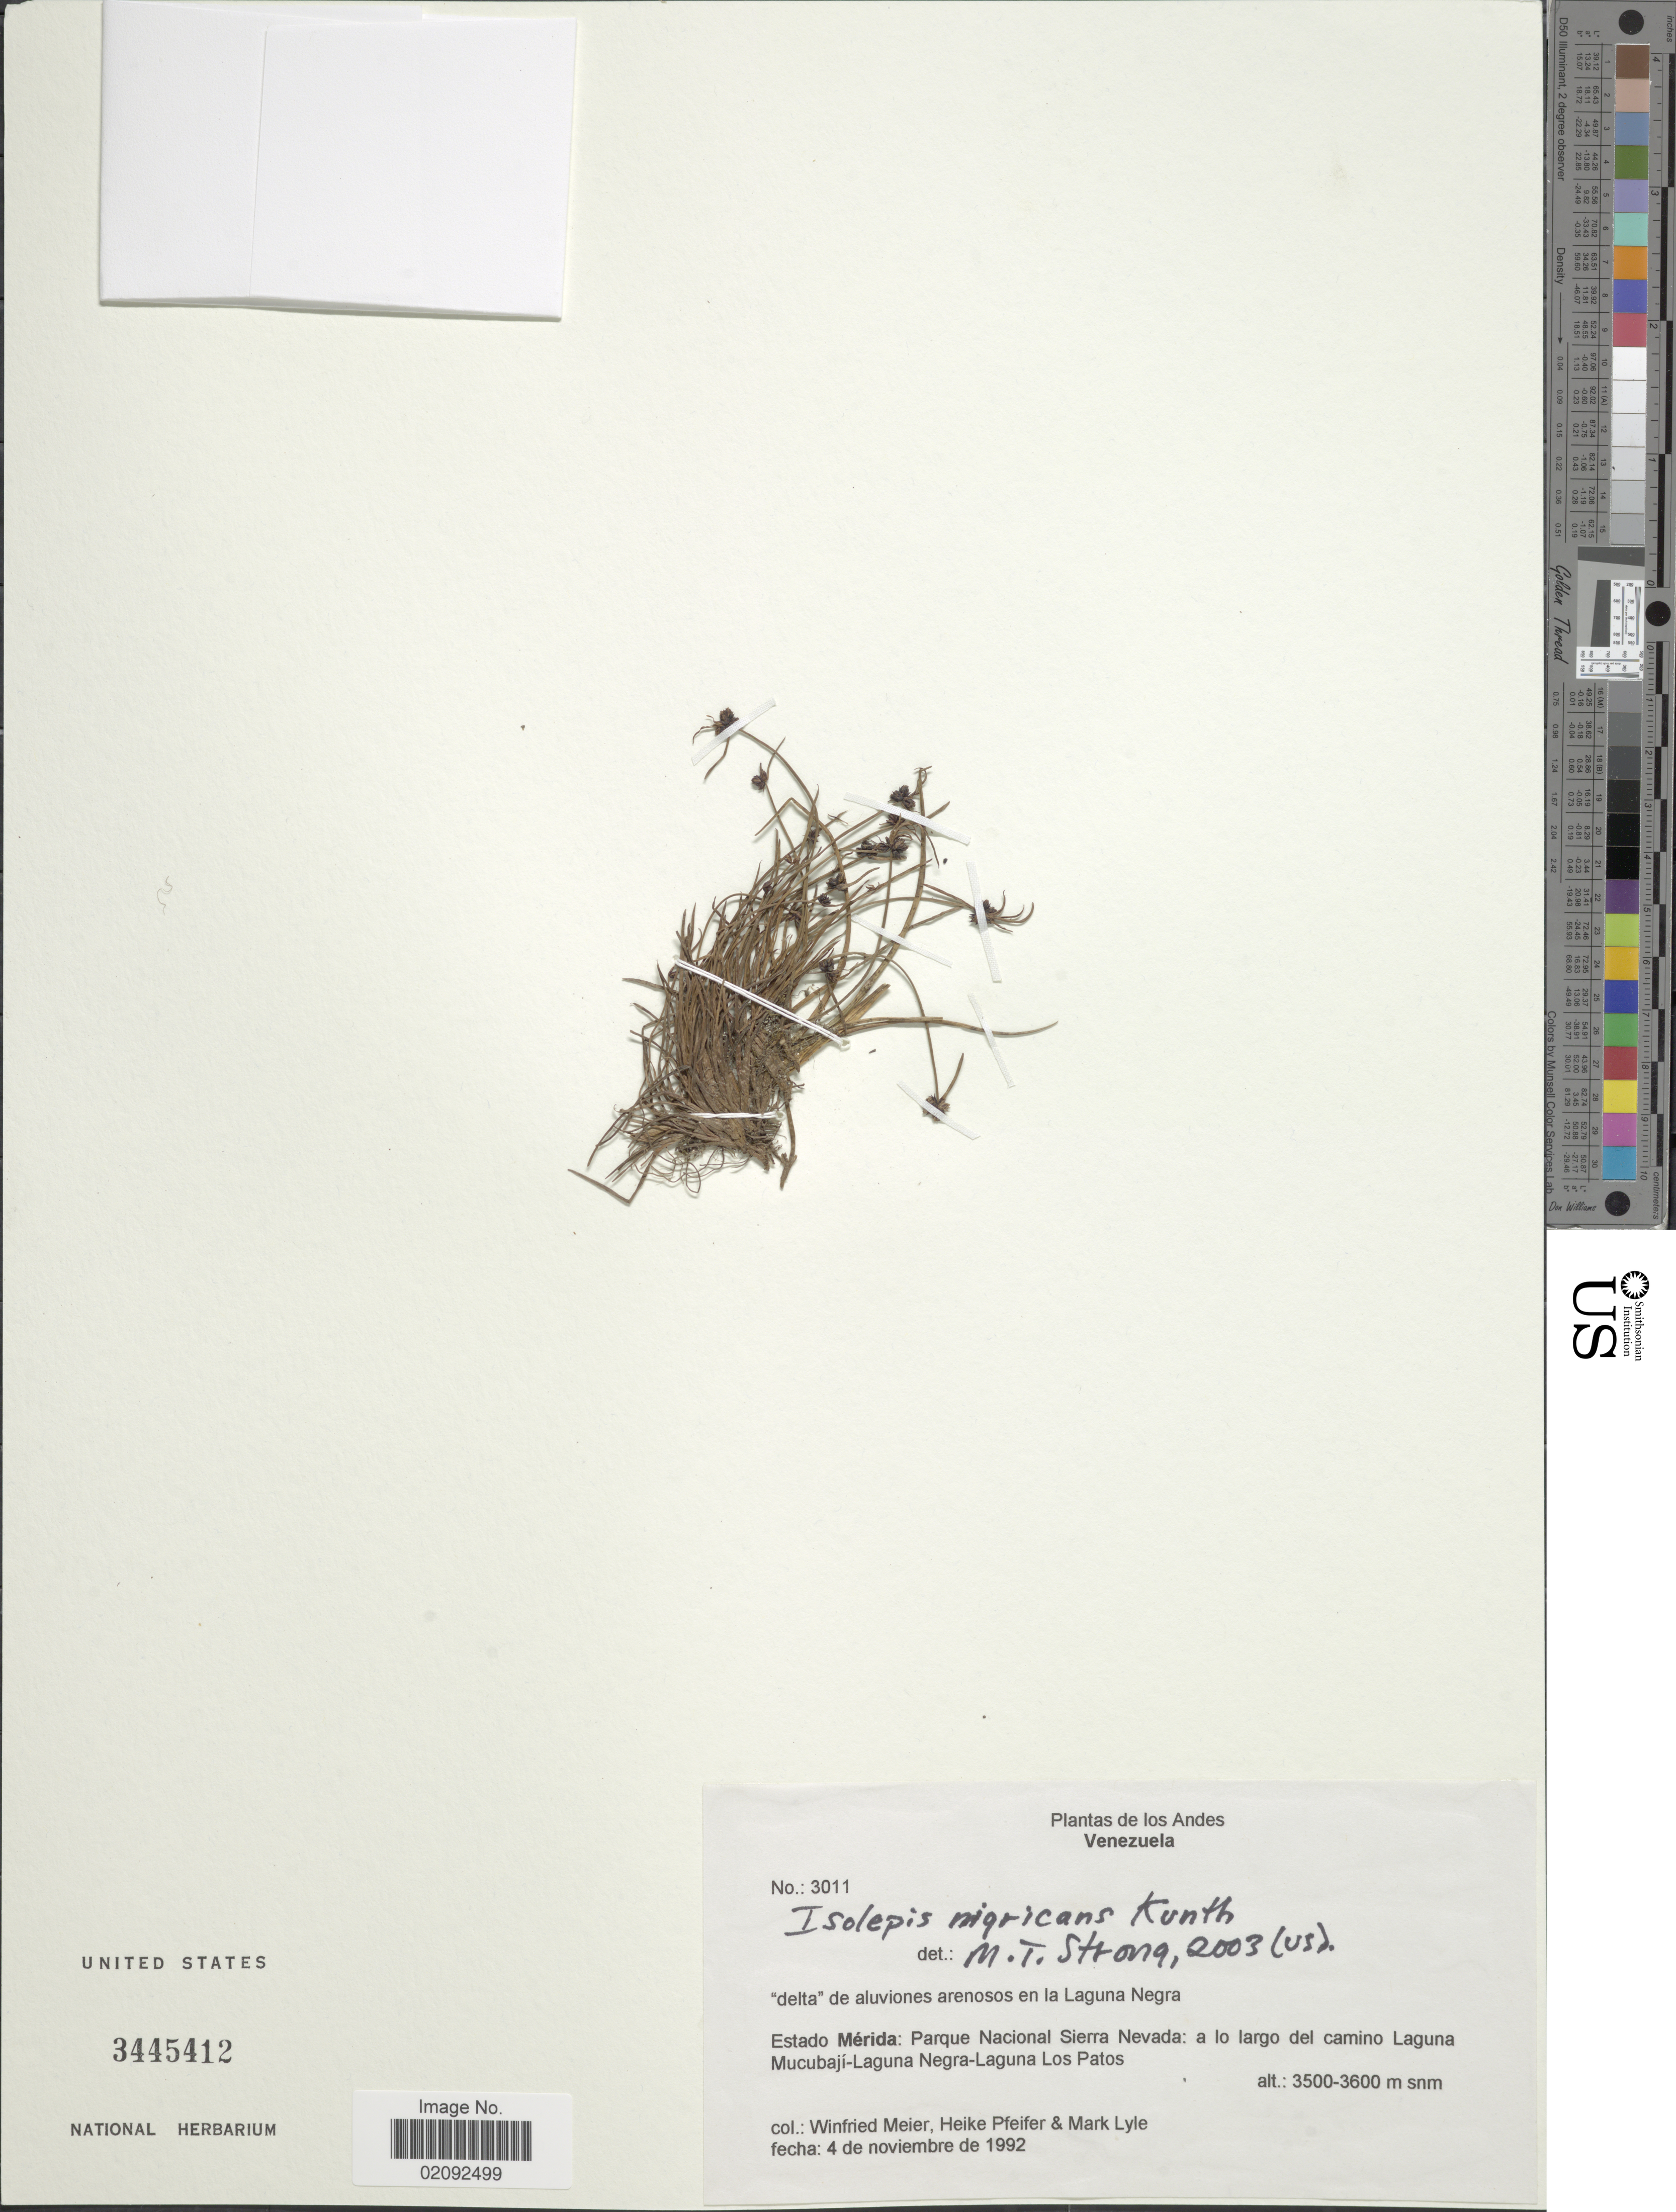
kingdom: Plantae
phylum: Tracheophyta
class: Liliopsida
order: Poales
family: Cyperaceae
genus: Isolepis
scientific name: Isolepis nigricans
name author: Kunth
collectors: W. Meier, H. Pfeifer & M. Lyle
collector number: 3011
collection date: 1992-11-04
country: Venezuela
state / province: Mérida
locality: Los Andes. Parque Nacional Sierra Nevada: a lo largo del camino Laguna Mucubaji-Laguna Negra-Laguna Los Patos.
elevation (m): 3500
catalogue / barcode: US 3445412